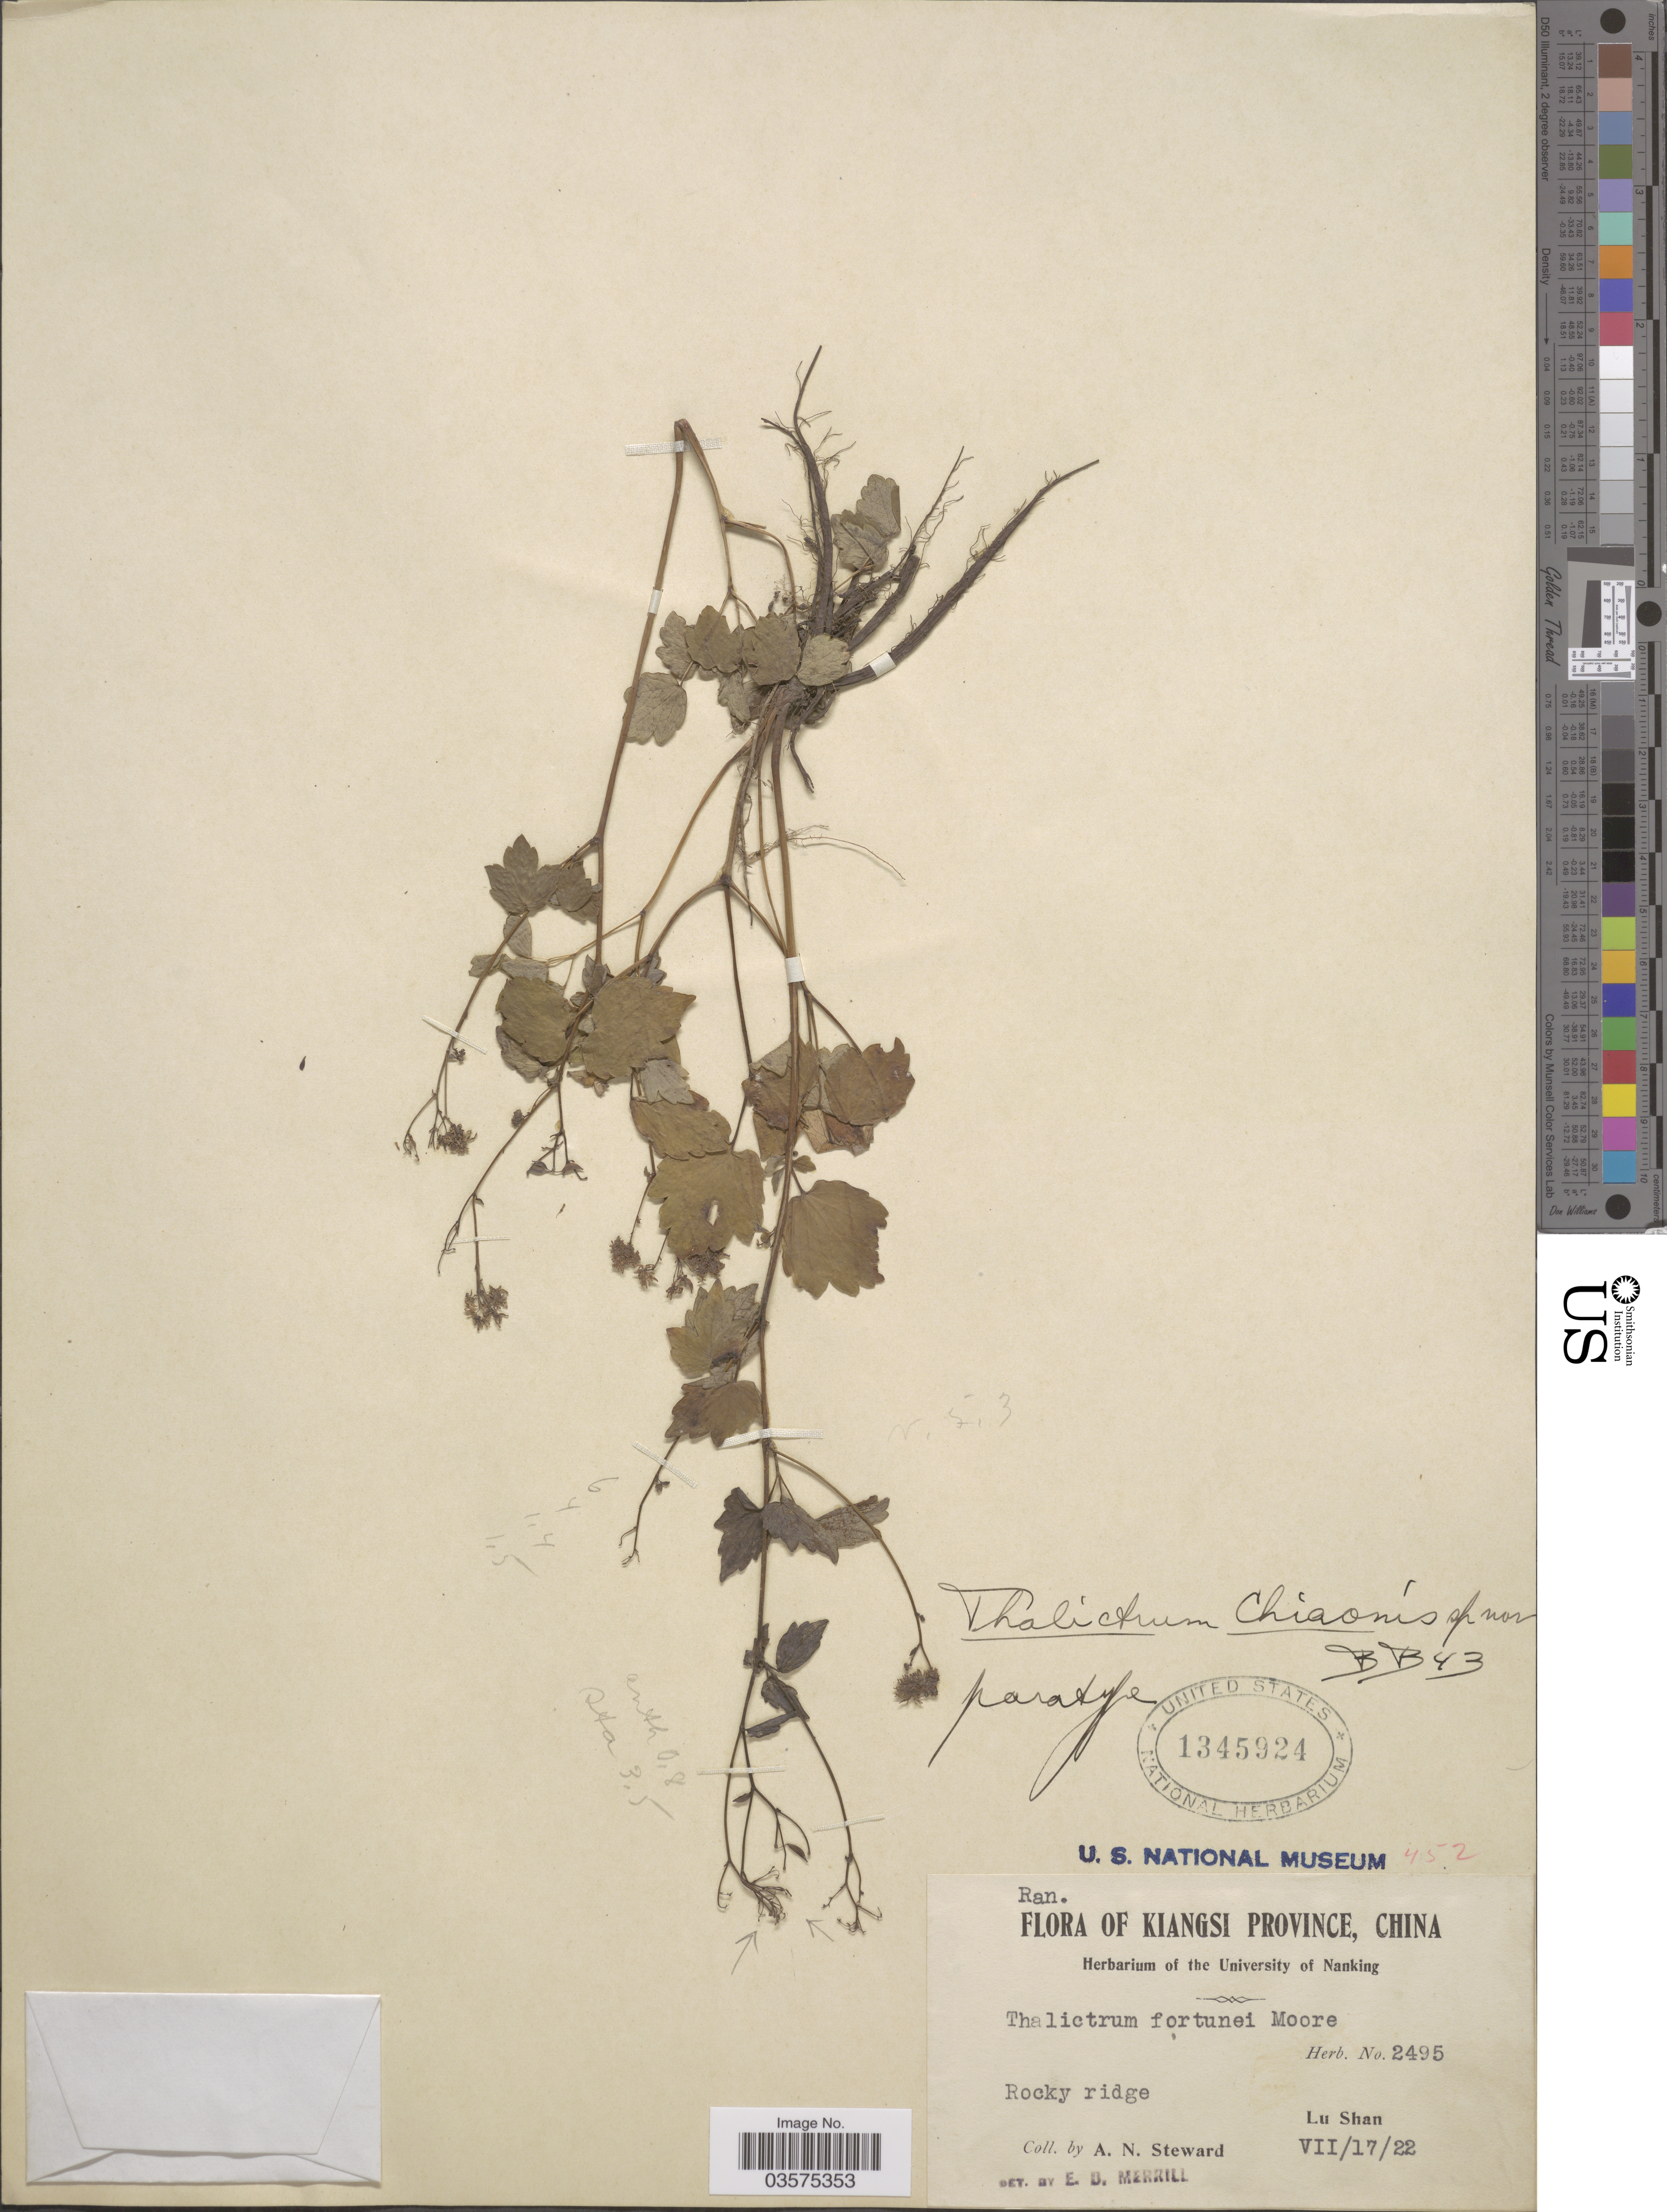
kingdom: Plantae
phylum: Tracheophyta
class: Magnoliopsida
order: Ranunculales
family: Ranunculaceae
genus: Thalictrum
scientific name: Thalictrum chiaonis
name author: B. Boivin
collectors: A. N. Steward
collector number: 2495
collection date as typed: Transcribed d/m/y: 17/7/22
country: China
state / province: Jiangxi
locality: Kiangsi Province. Lu Shan.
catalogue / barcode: US 1345924